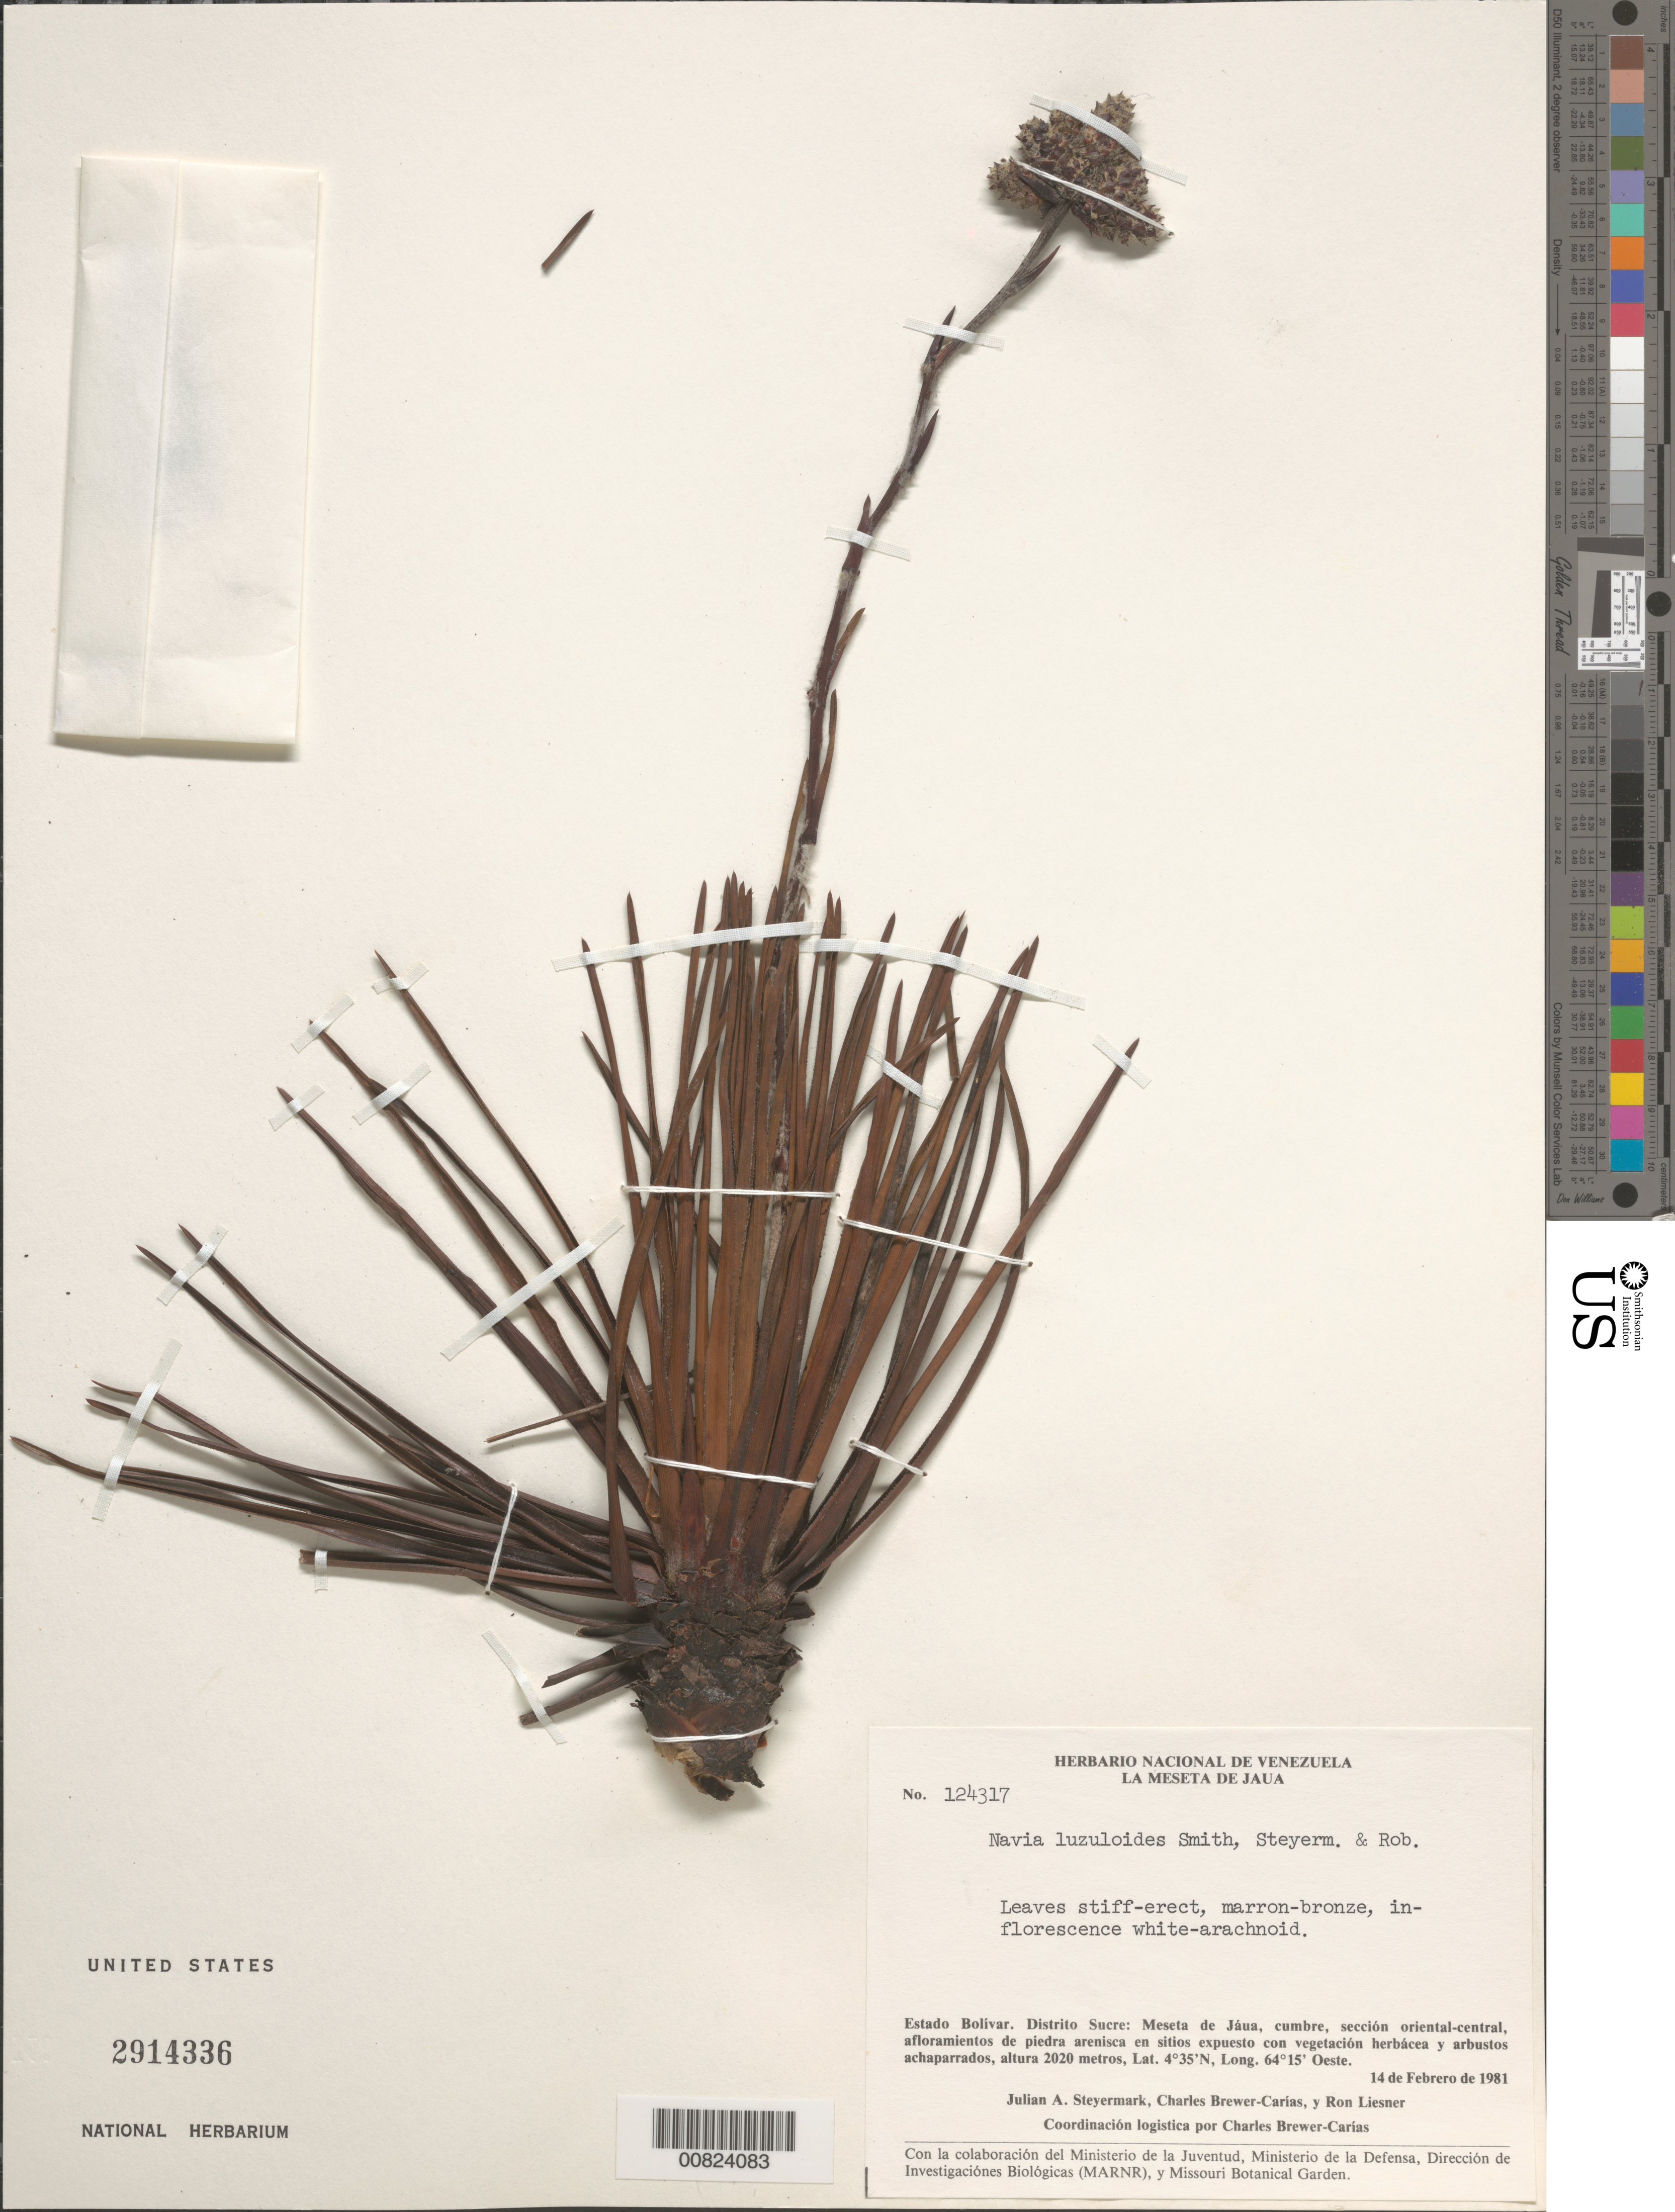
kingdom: Plantae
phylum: Tracheophyta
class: Liliopsida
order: Poales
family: Bromeliaceae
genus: Navia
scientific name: Navia luzuloides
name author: L.B. Sm.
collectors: J. Steyermark, C. Brewer-Carias & R. L. Liesner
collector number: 124317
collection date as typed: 14-Feb-81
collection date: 1981-02-14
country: Venezuela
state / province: Bolívar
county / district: Sucre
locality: Meseta de Jaua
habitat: Afloramientos de piedra arenisca en sitios expuesto con vegetación herbácea y arbustos achaparrados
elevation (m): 2020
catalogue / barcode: US 2914336